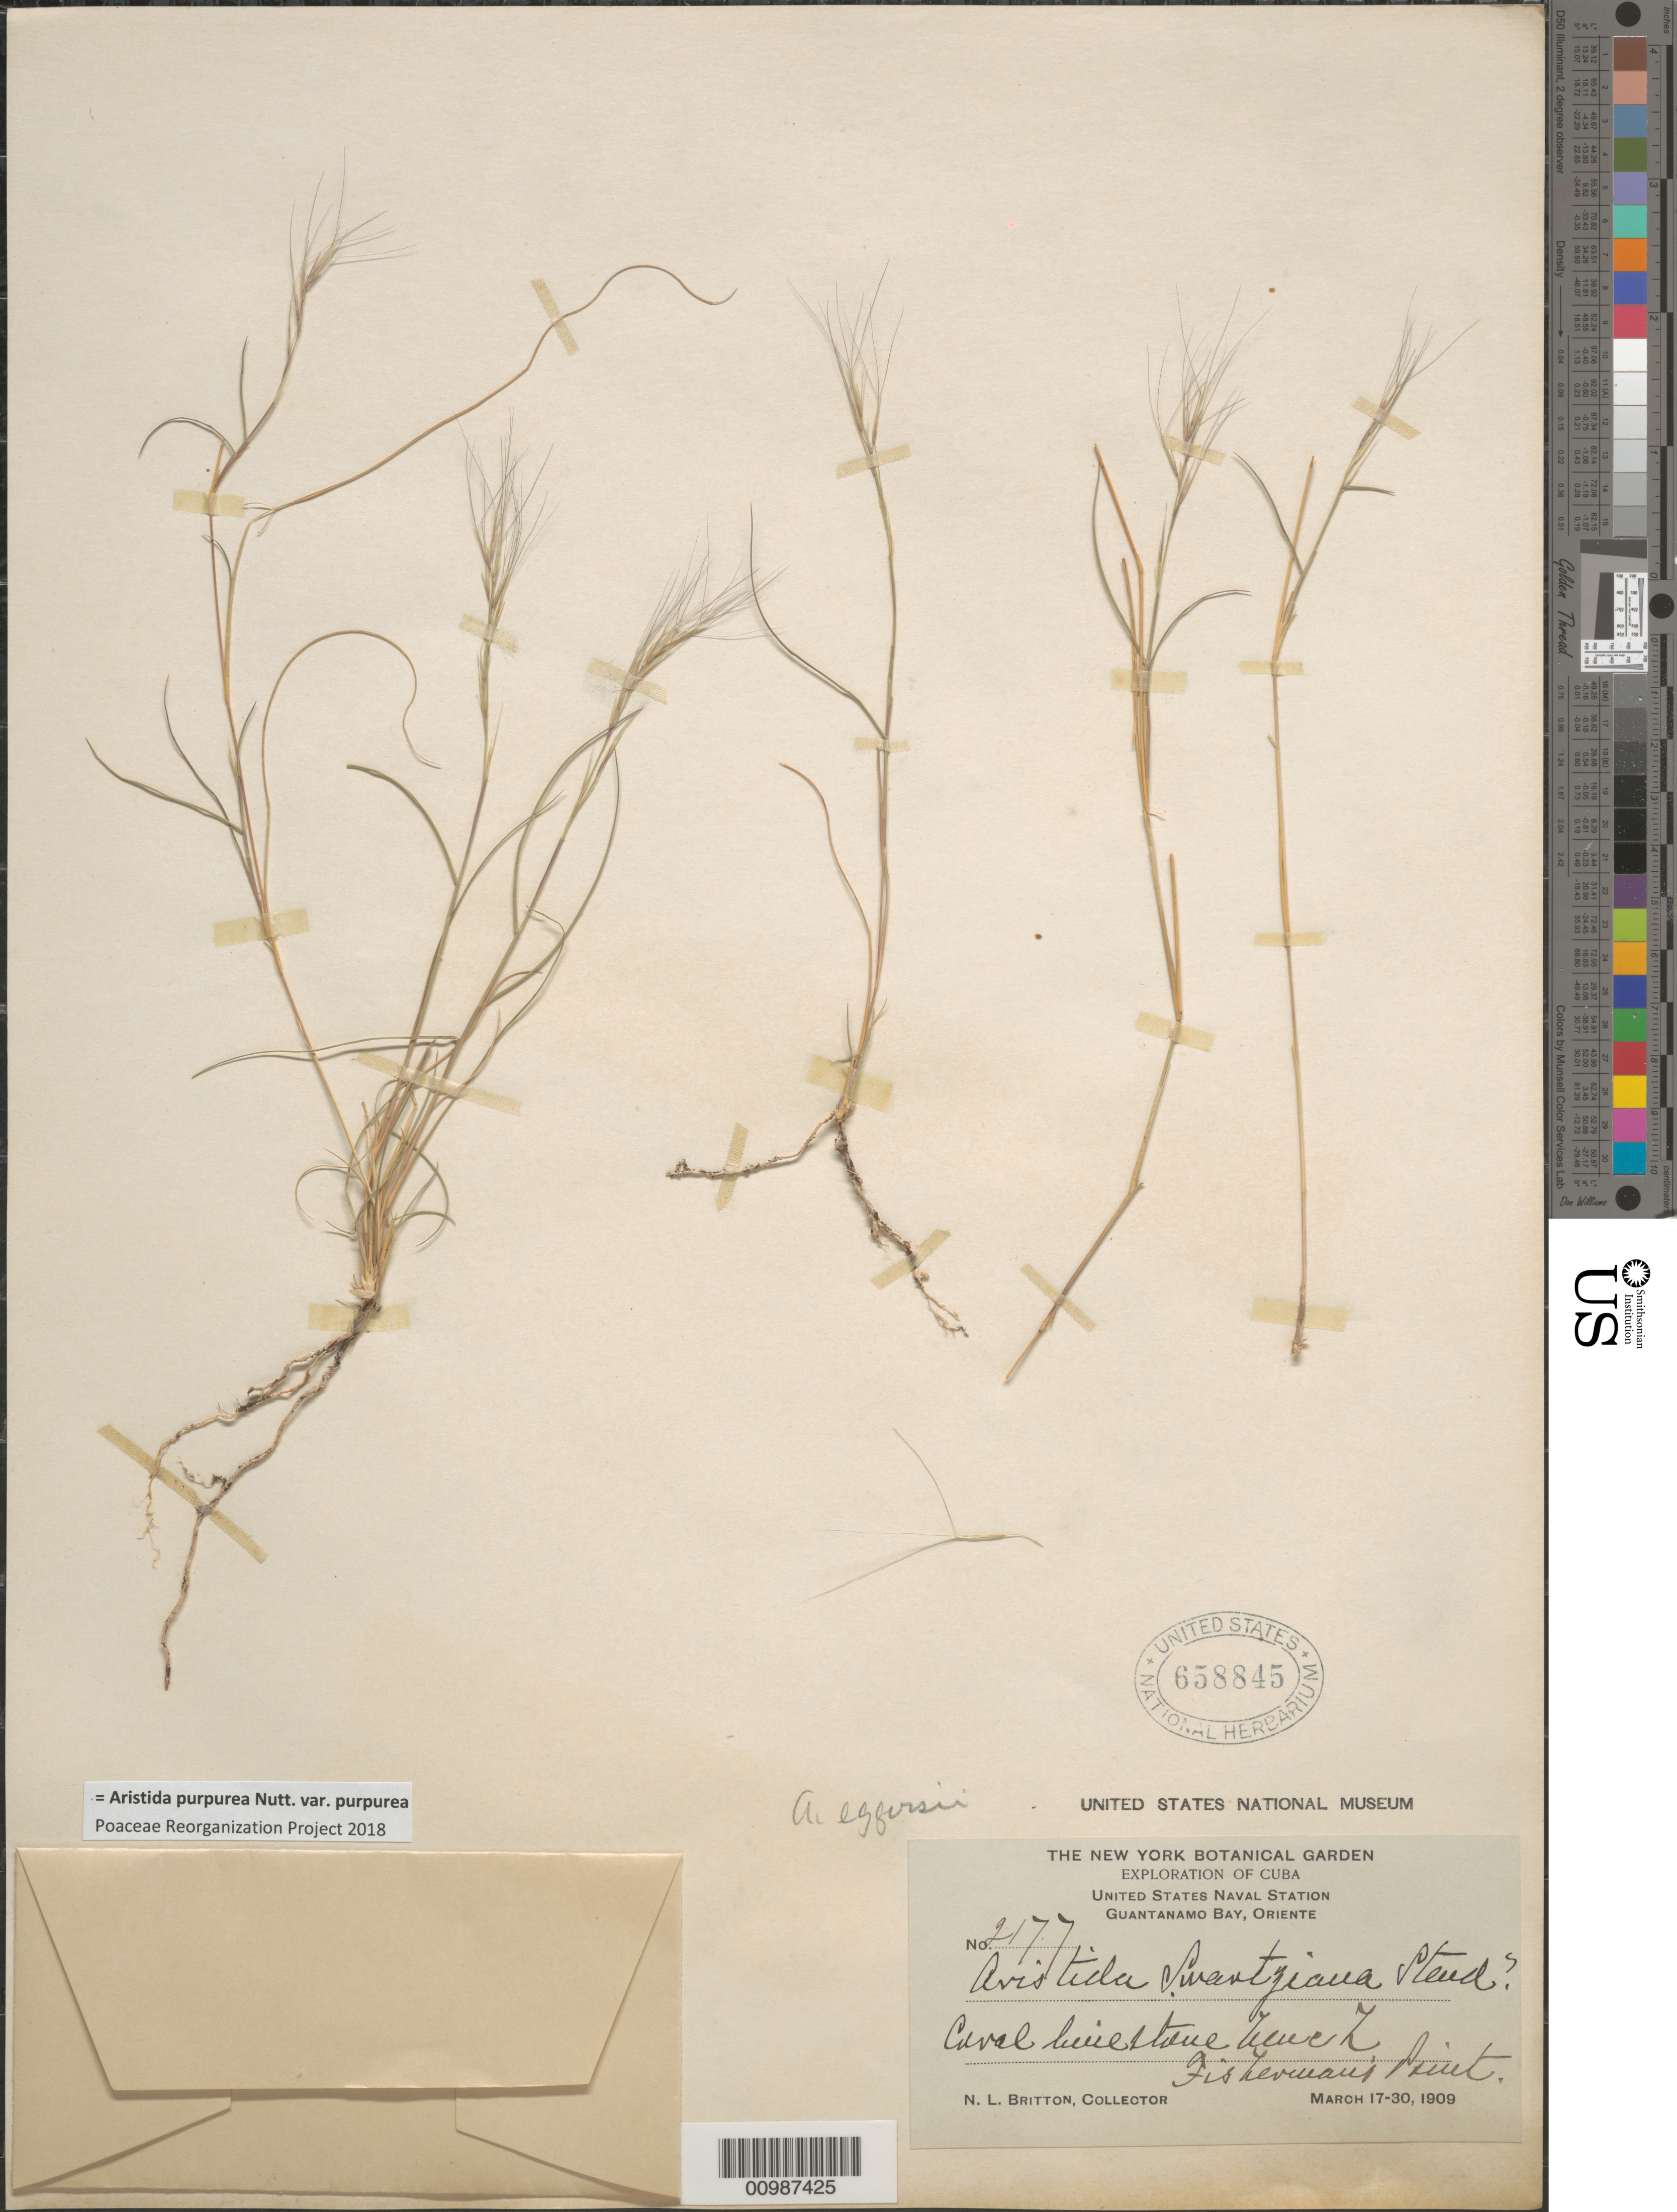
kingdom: Plantae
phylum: Tracheophyta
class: Liliopsida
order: Poales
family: Poaceae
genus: Aristida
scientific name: Aristida purpurea var. purpurea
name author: Nutt.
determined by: Poaceae Reorganization Project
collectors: N. Britton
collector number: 2177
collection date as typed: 17 Mar 1909 or30 Mar 1909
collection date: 1909-03-17 or 1909-03-30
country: Cuba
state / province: Guantánamo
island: Cuba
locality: Guantánamo Bay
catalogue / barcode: US 658845